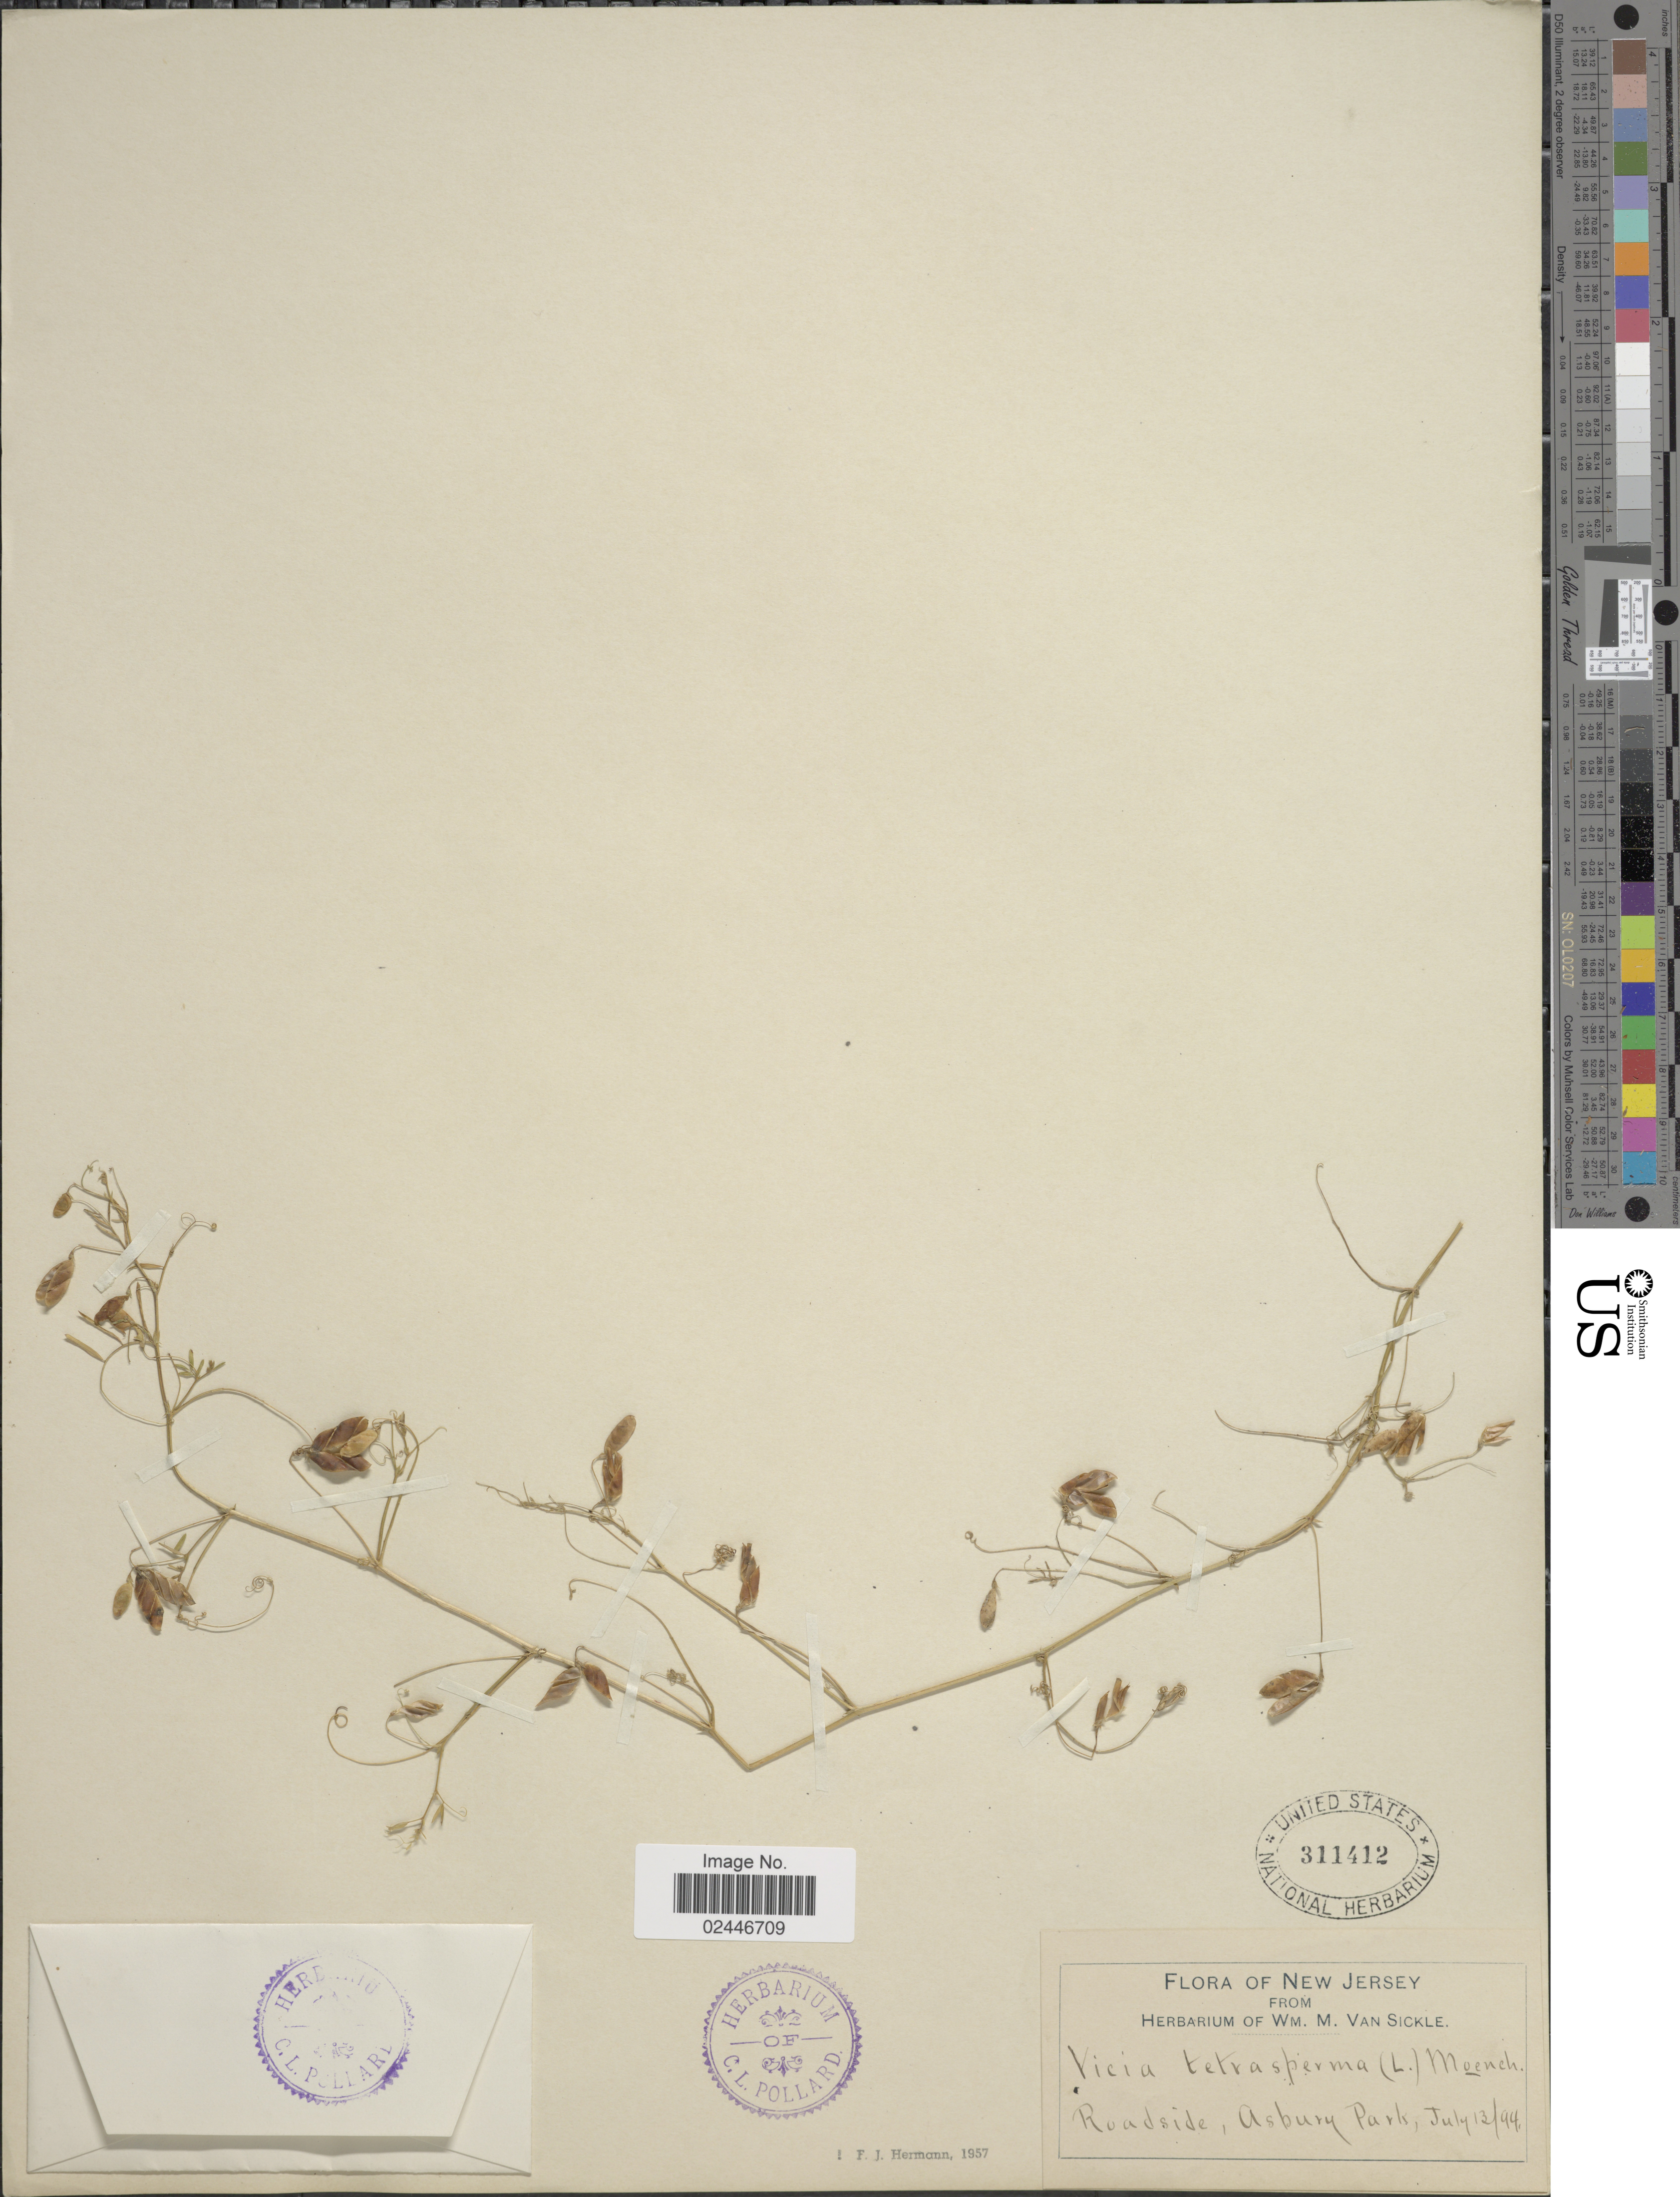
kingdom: Plantae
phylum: Tracheophyta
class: Magnoliopsida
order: Fabales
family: Fabaceae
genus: Vicia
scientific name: Vicia tetrasperma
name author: (L.) Schreb.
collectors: ex herb. Wm. M. Van Sickle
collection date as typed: Transcribed d/m/y: 13/7/94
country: United States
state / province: New Jersey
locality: Roadside, Asbury Park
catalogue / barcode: US 311412